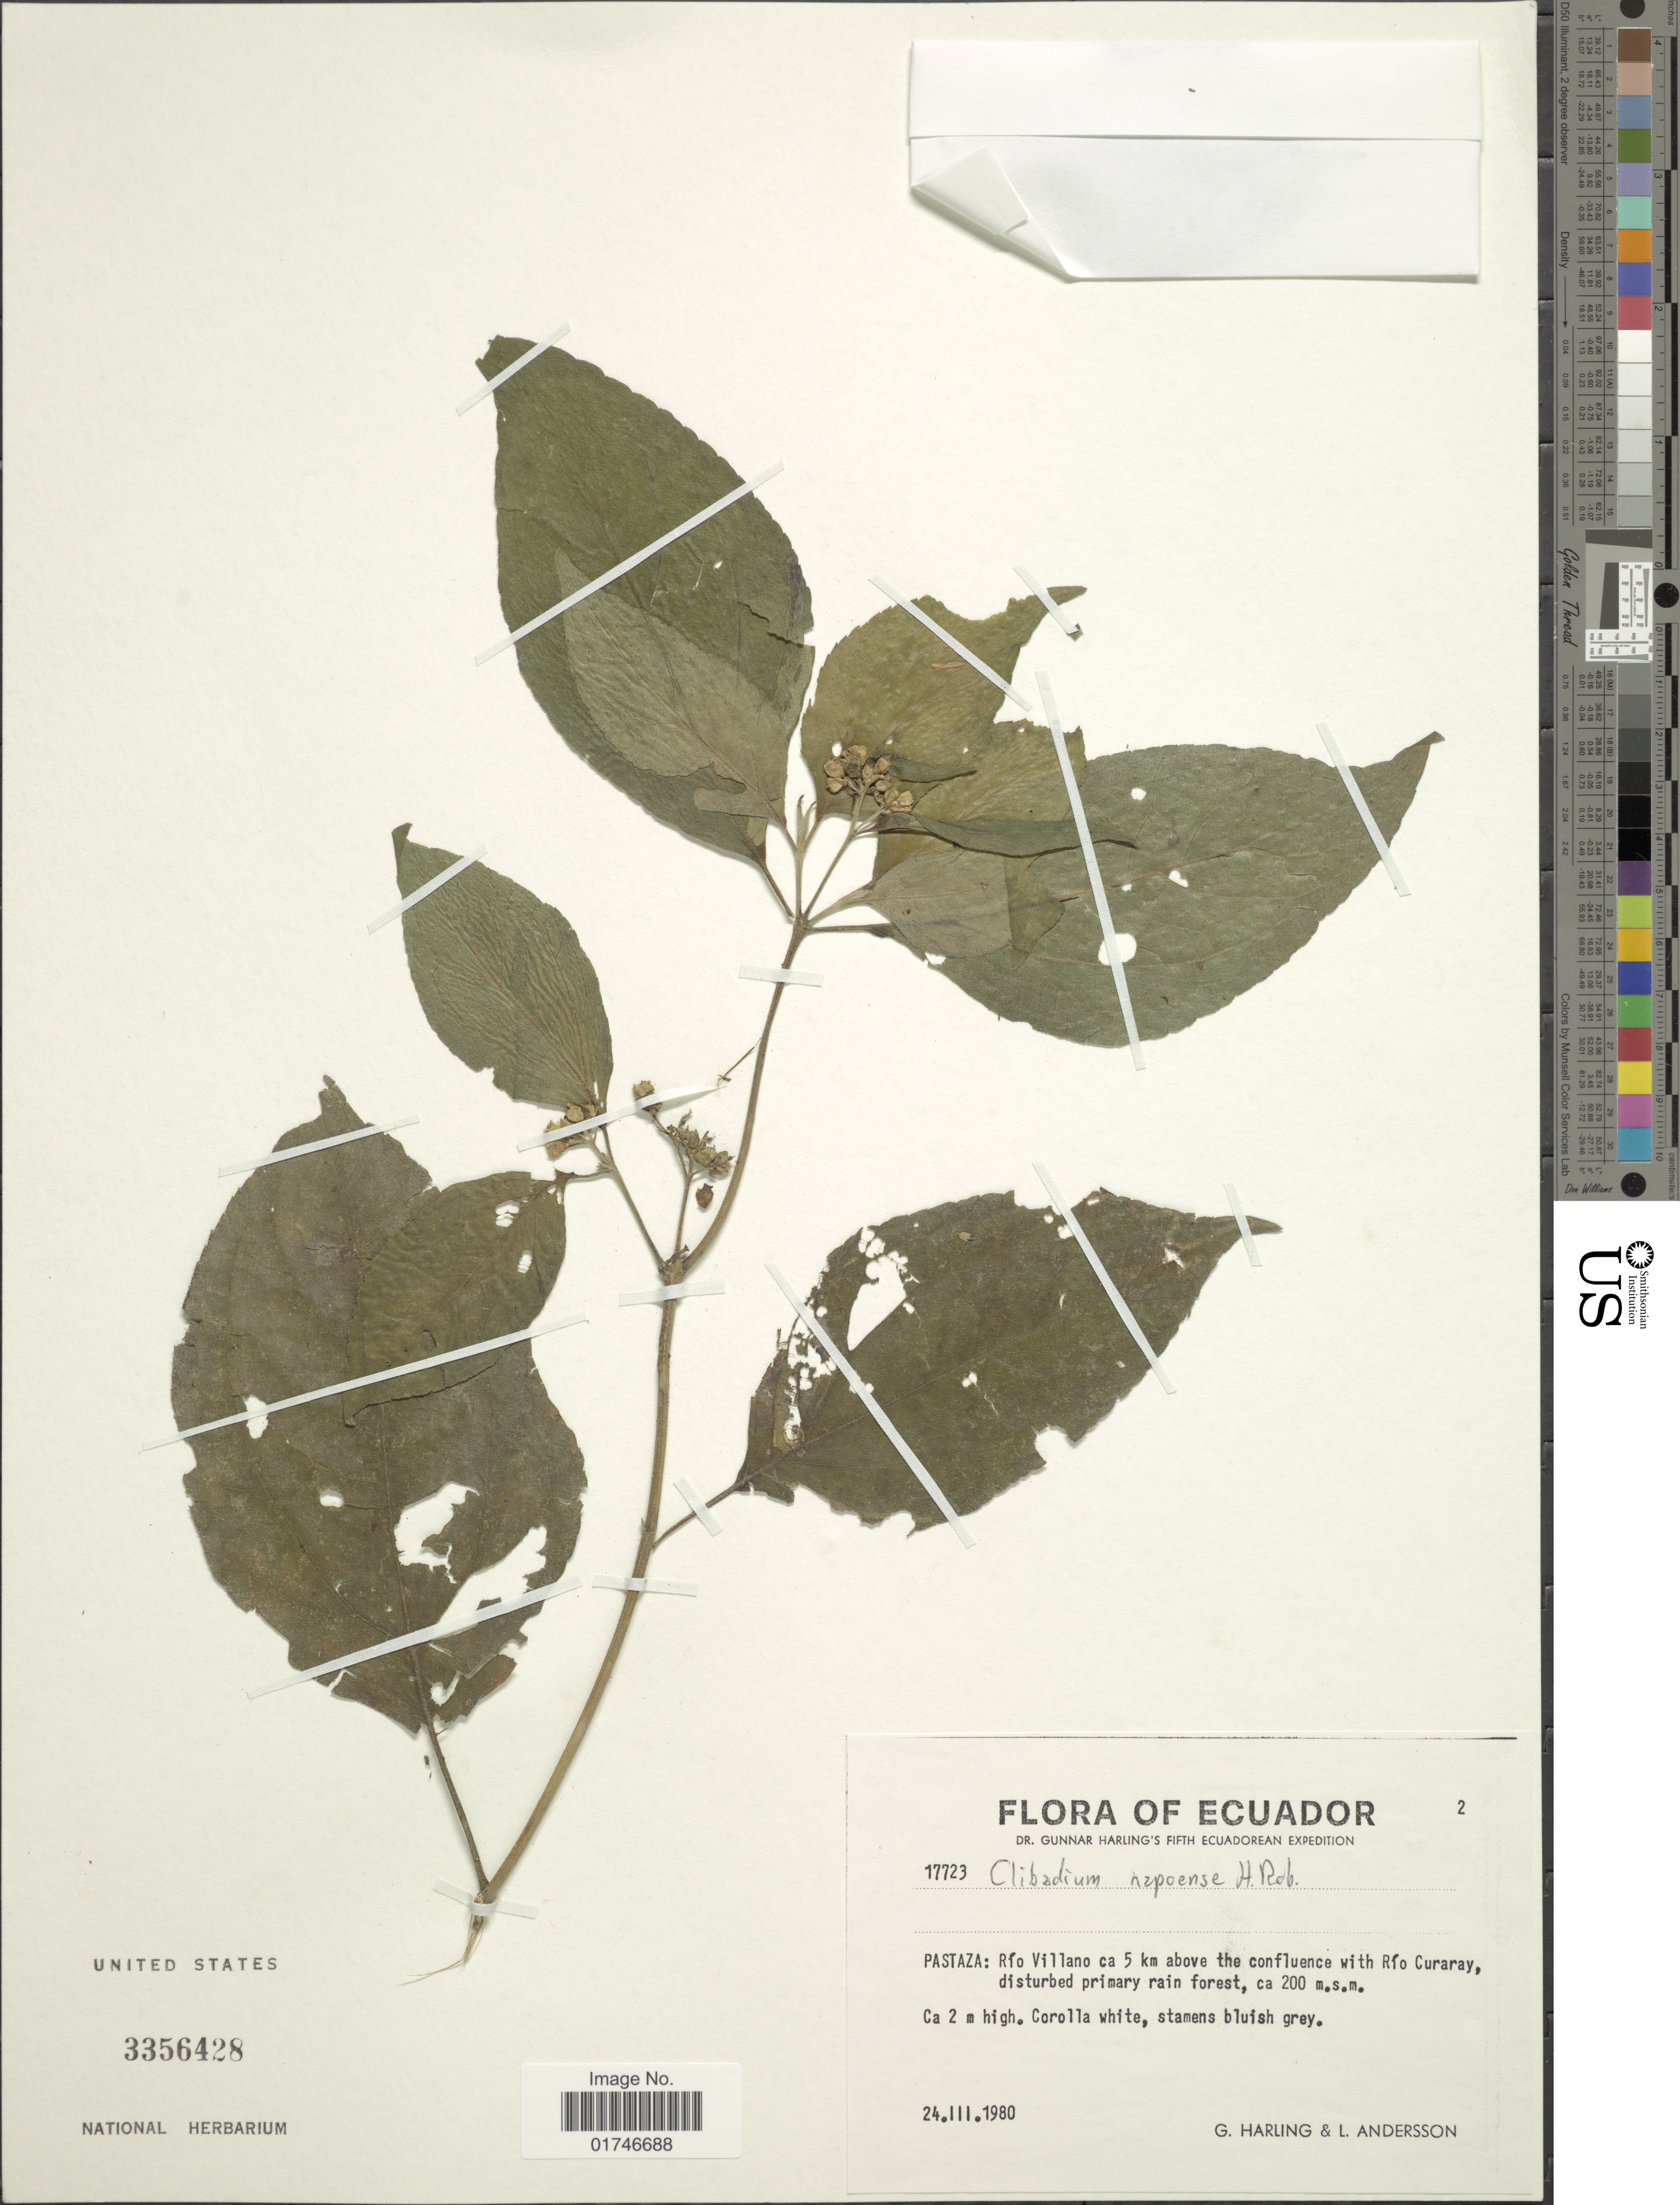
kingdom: Plantae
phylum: Tracheophyta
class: Magnoliopsida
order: Asterales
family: Asteraceae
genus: Clibadium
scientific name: Clibadium napoense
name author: H. Rob.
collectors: G. Harling & L. Andersson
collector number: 17723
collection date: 1980-03-24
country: Ecuador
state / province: Pastaza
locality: Pastaza: Río Villano ca 5 km above the confluence with Río Curaray, disturbed primary rain forest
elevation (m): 200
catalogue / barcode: US 3356428